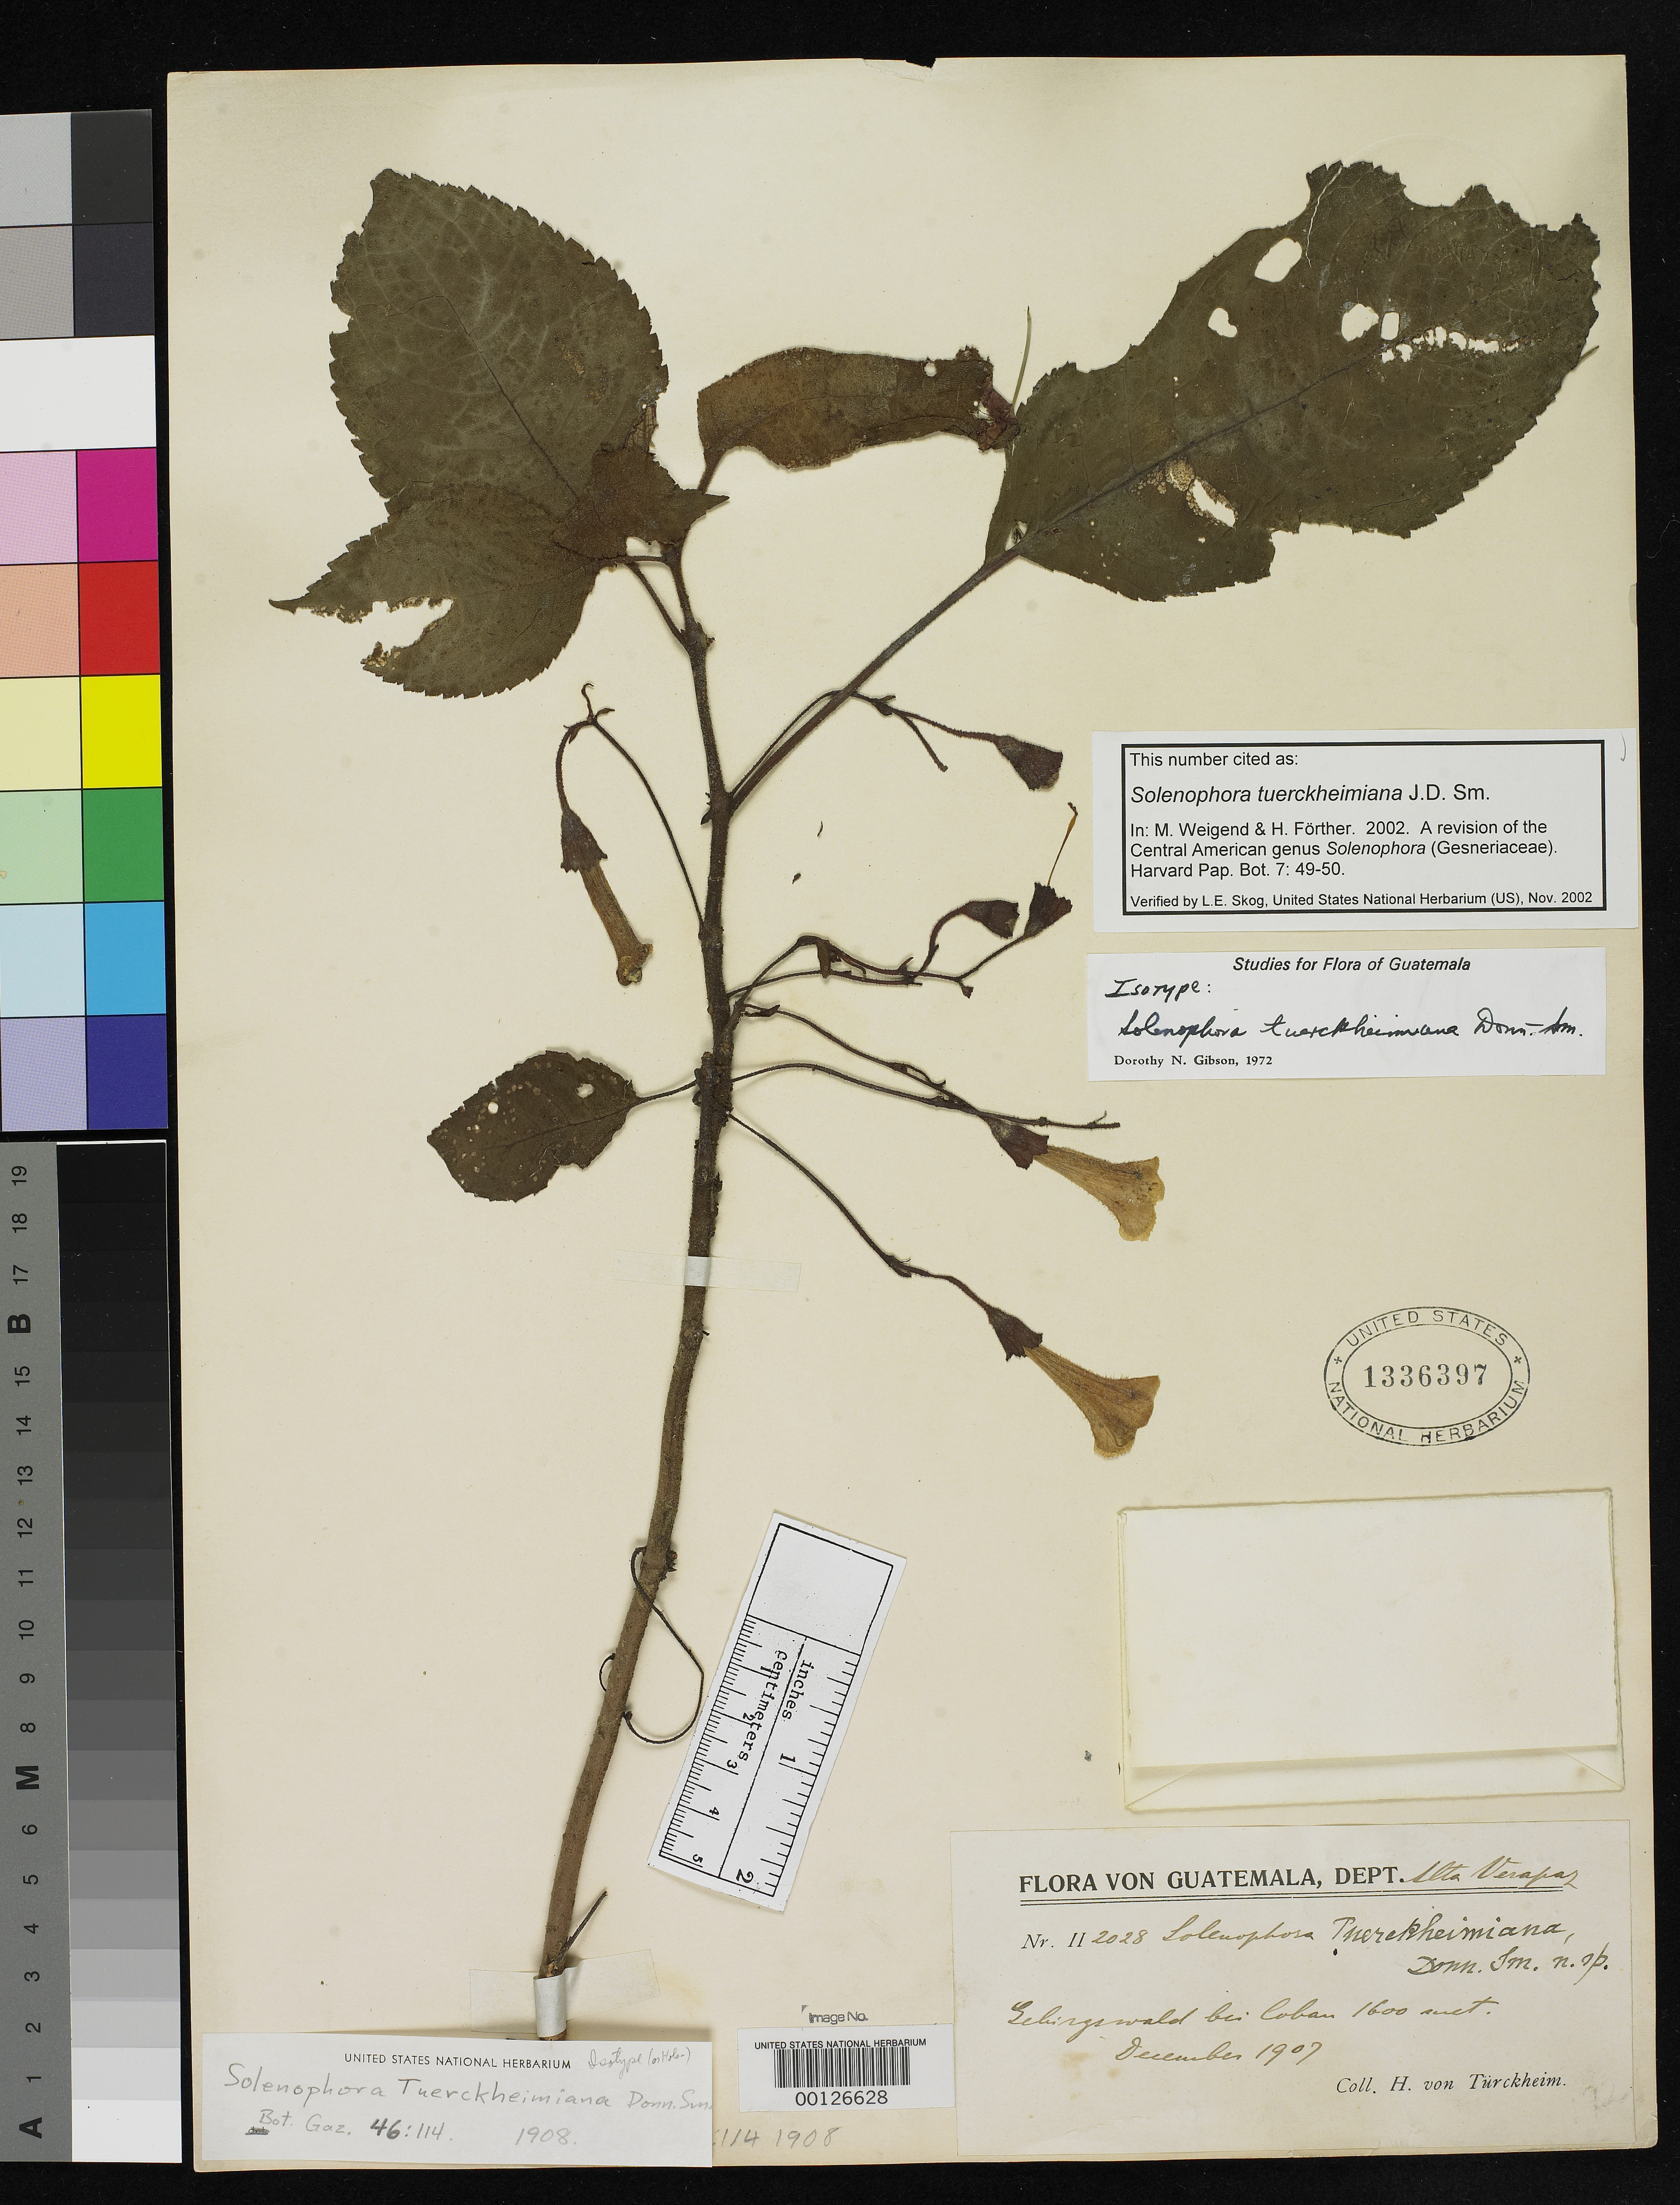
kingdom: Plantae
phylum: Tracheophyta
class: Magnoliopsida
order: Lamiales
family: Gesneriaceae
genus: Solenophora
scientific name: Solenophora tuerckheimiana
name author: Donn. Sm.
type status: Isotype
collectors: H. von Türckheim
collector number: II 2028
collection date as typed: Dec 1907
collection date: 1907-12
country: Guatemala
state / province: Alta Verapaz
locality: Schirgswald [?] bei Coban.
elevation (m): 1600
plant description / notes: Cited 2002 by Weigend & Förther, Harvard Pap. Bot. 7; 1 of 2 sheets received together ex herb. J.D. Smith. Although later annotated as isotype, note that this sheet has habitat & elevation data (as cited in protologue).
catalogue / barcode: US 1336397